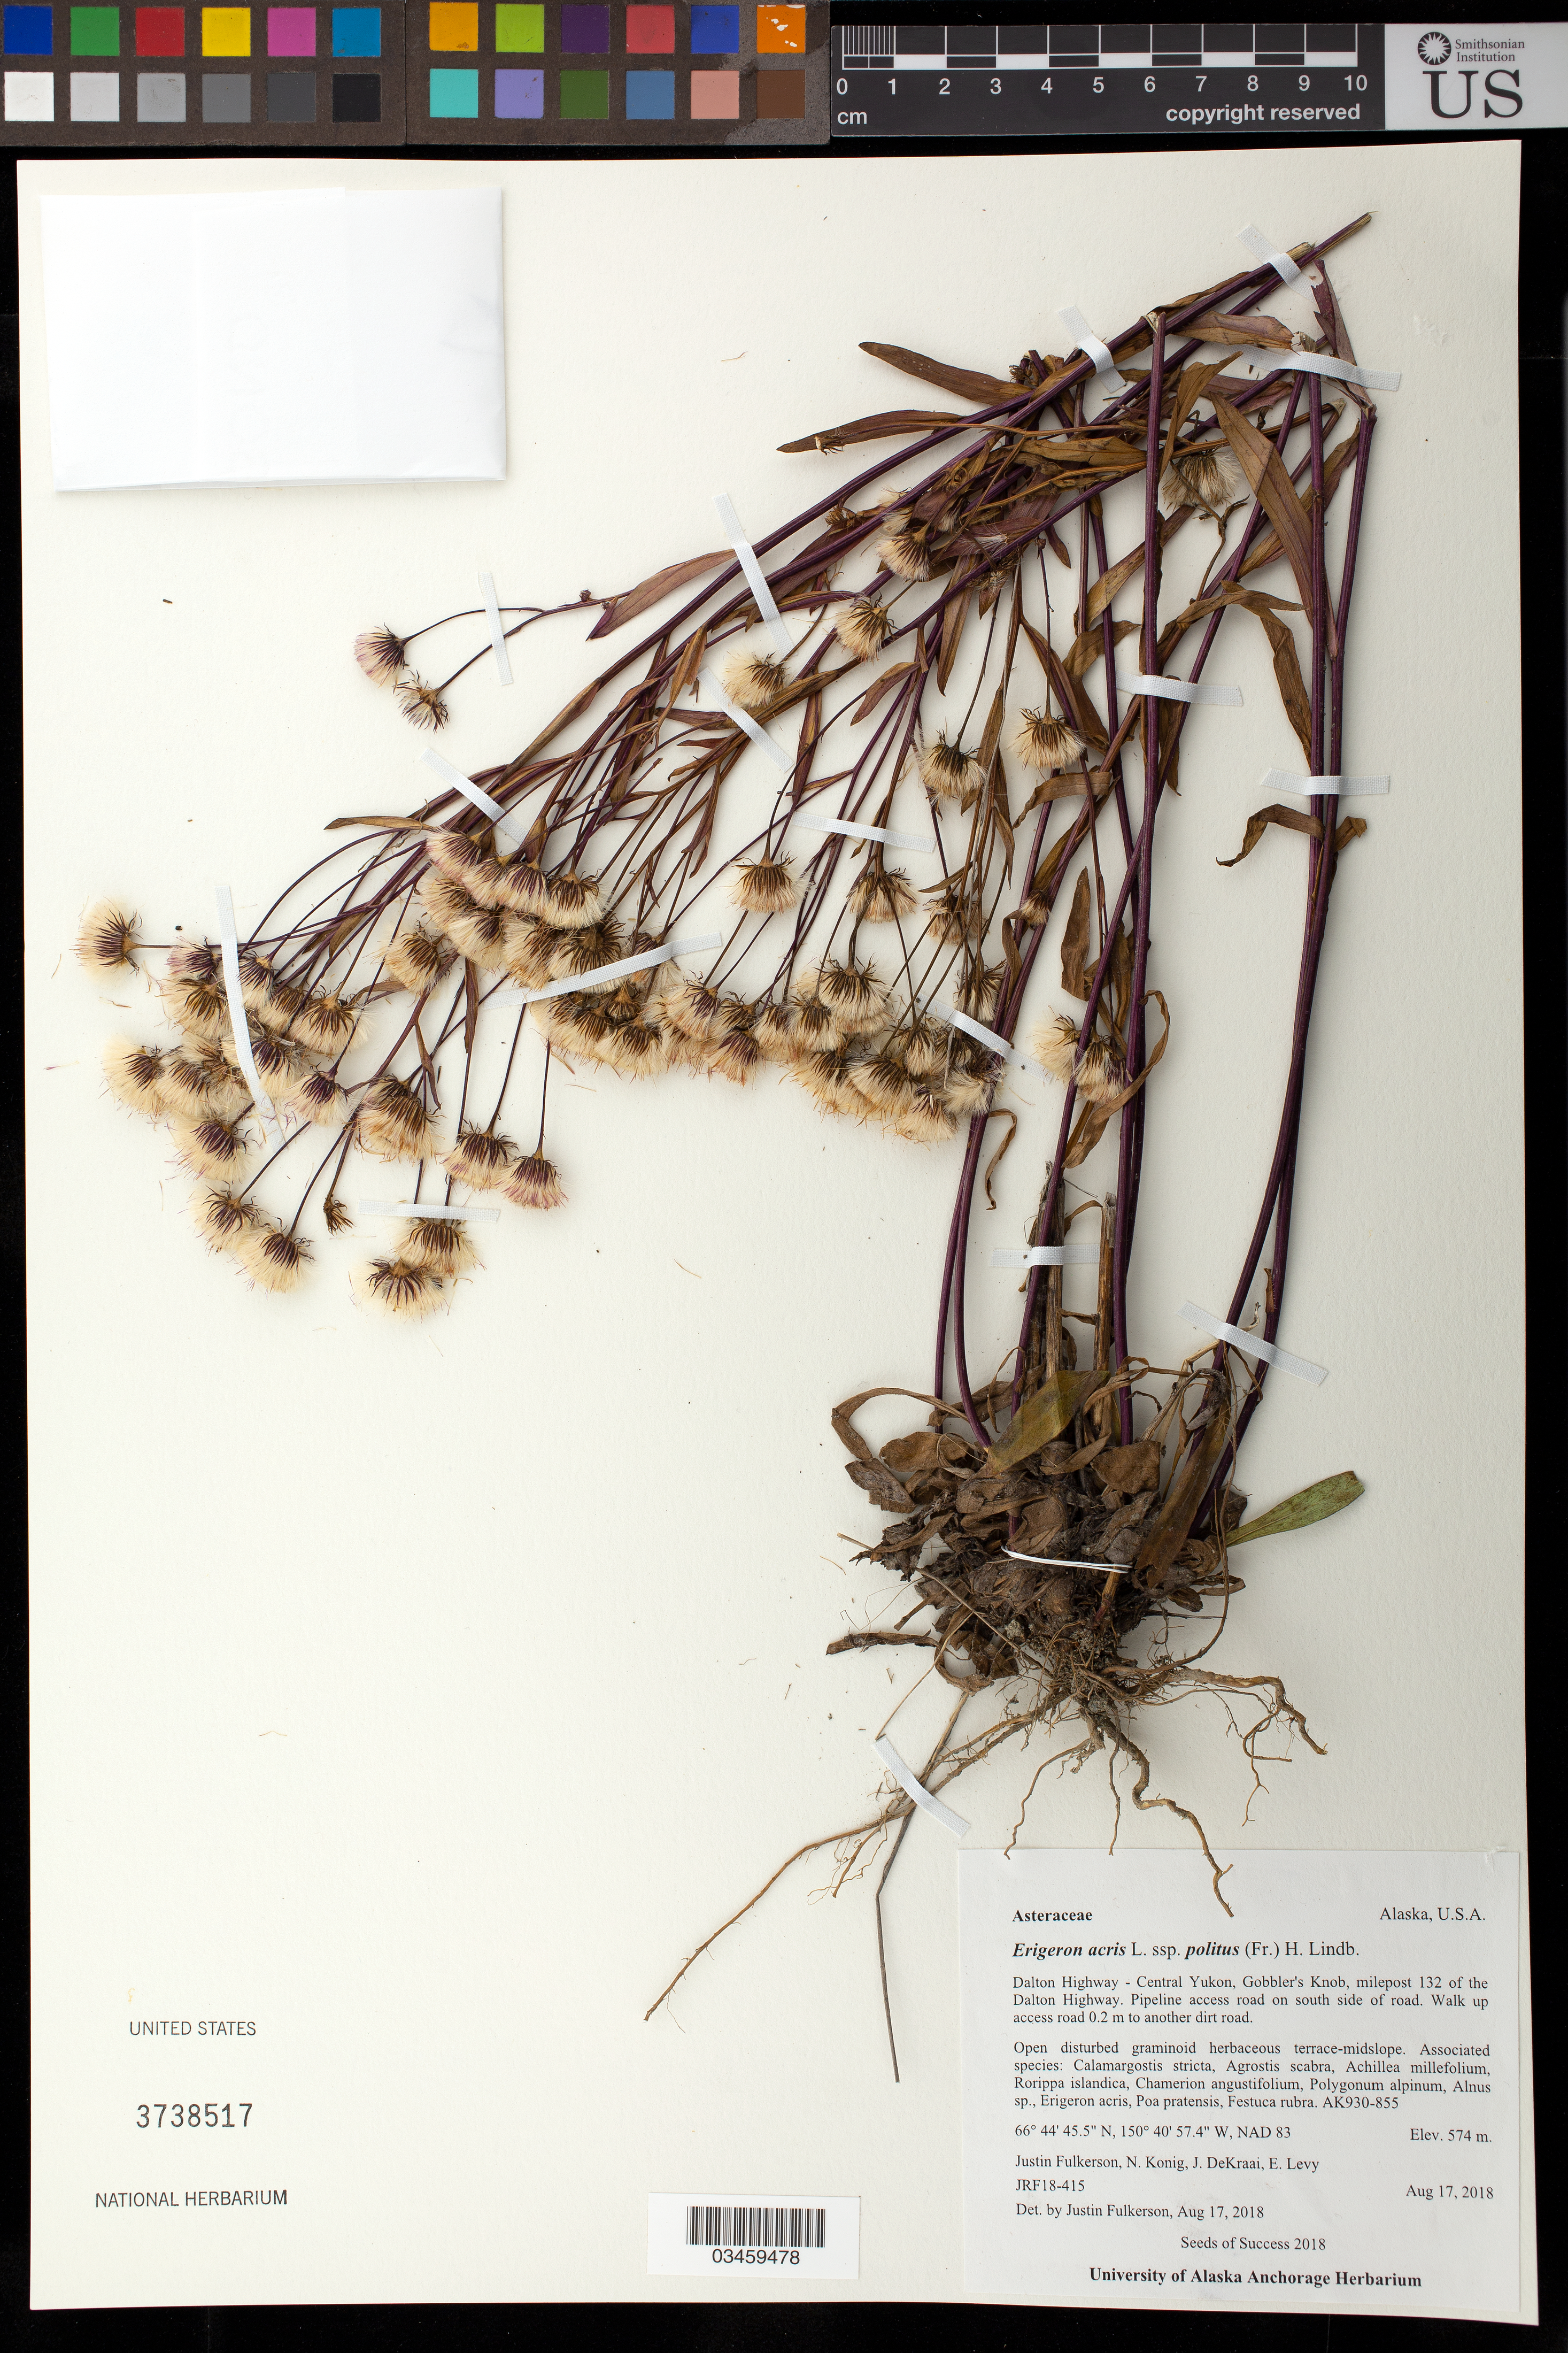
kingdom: Plantae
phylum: Tracheophyta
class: Magnoliopsida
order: Asterales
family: Asteraceae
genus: Erigeron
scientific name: Erigeron acris subsp. politus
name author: (Fr.) H. Lindb.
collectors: J. Fulkerson, N. Konig, E. Levy & J. Dekraai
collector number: JRF18-415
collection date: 2018-08-17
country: United States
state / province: Alaska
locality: Dalton Hwy- Central Yukon, Gobbler's Knob, milepost 132 of the Dalton Hwy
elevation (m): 574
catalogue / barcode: US 3738517